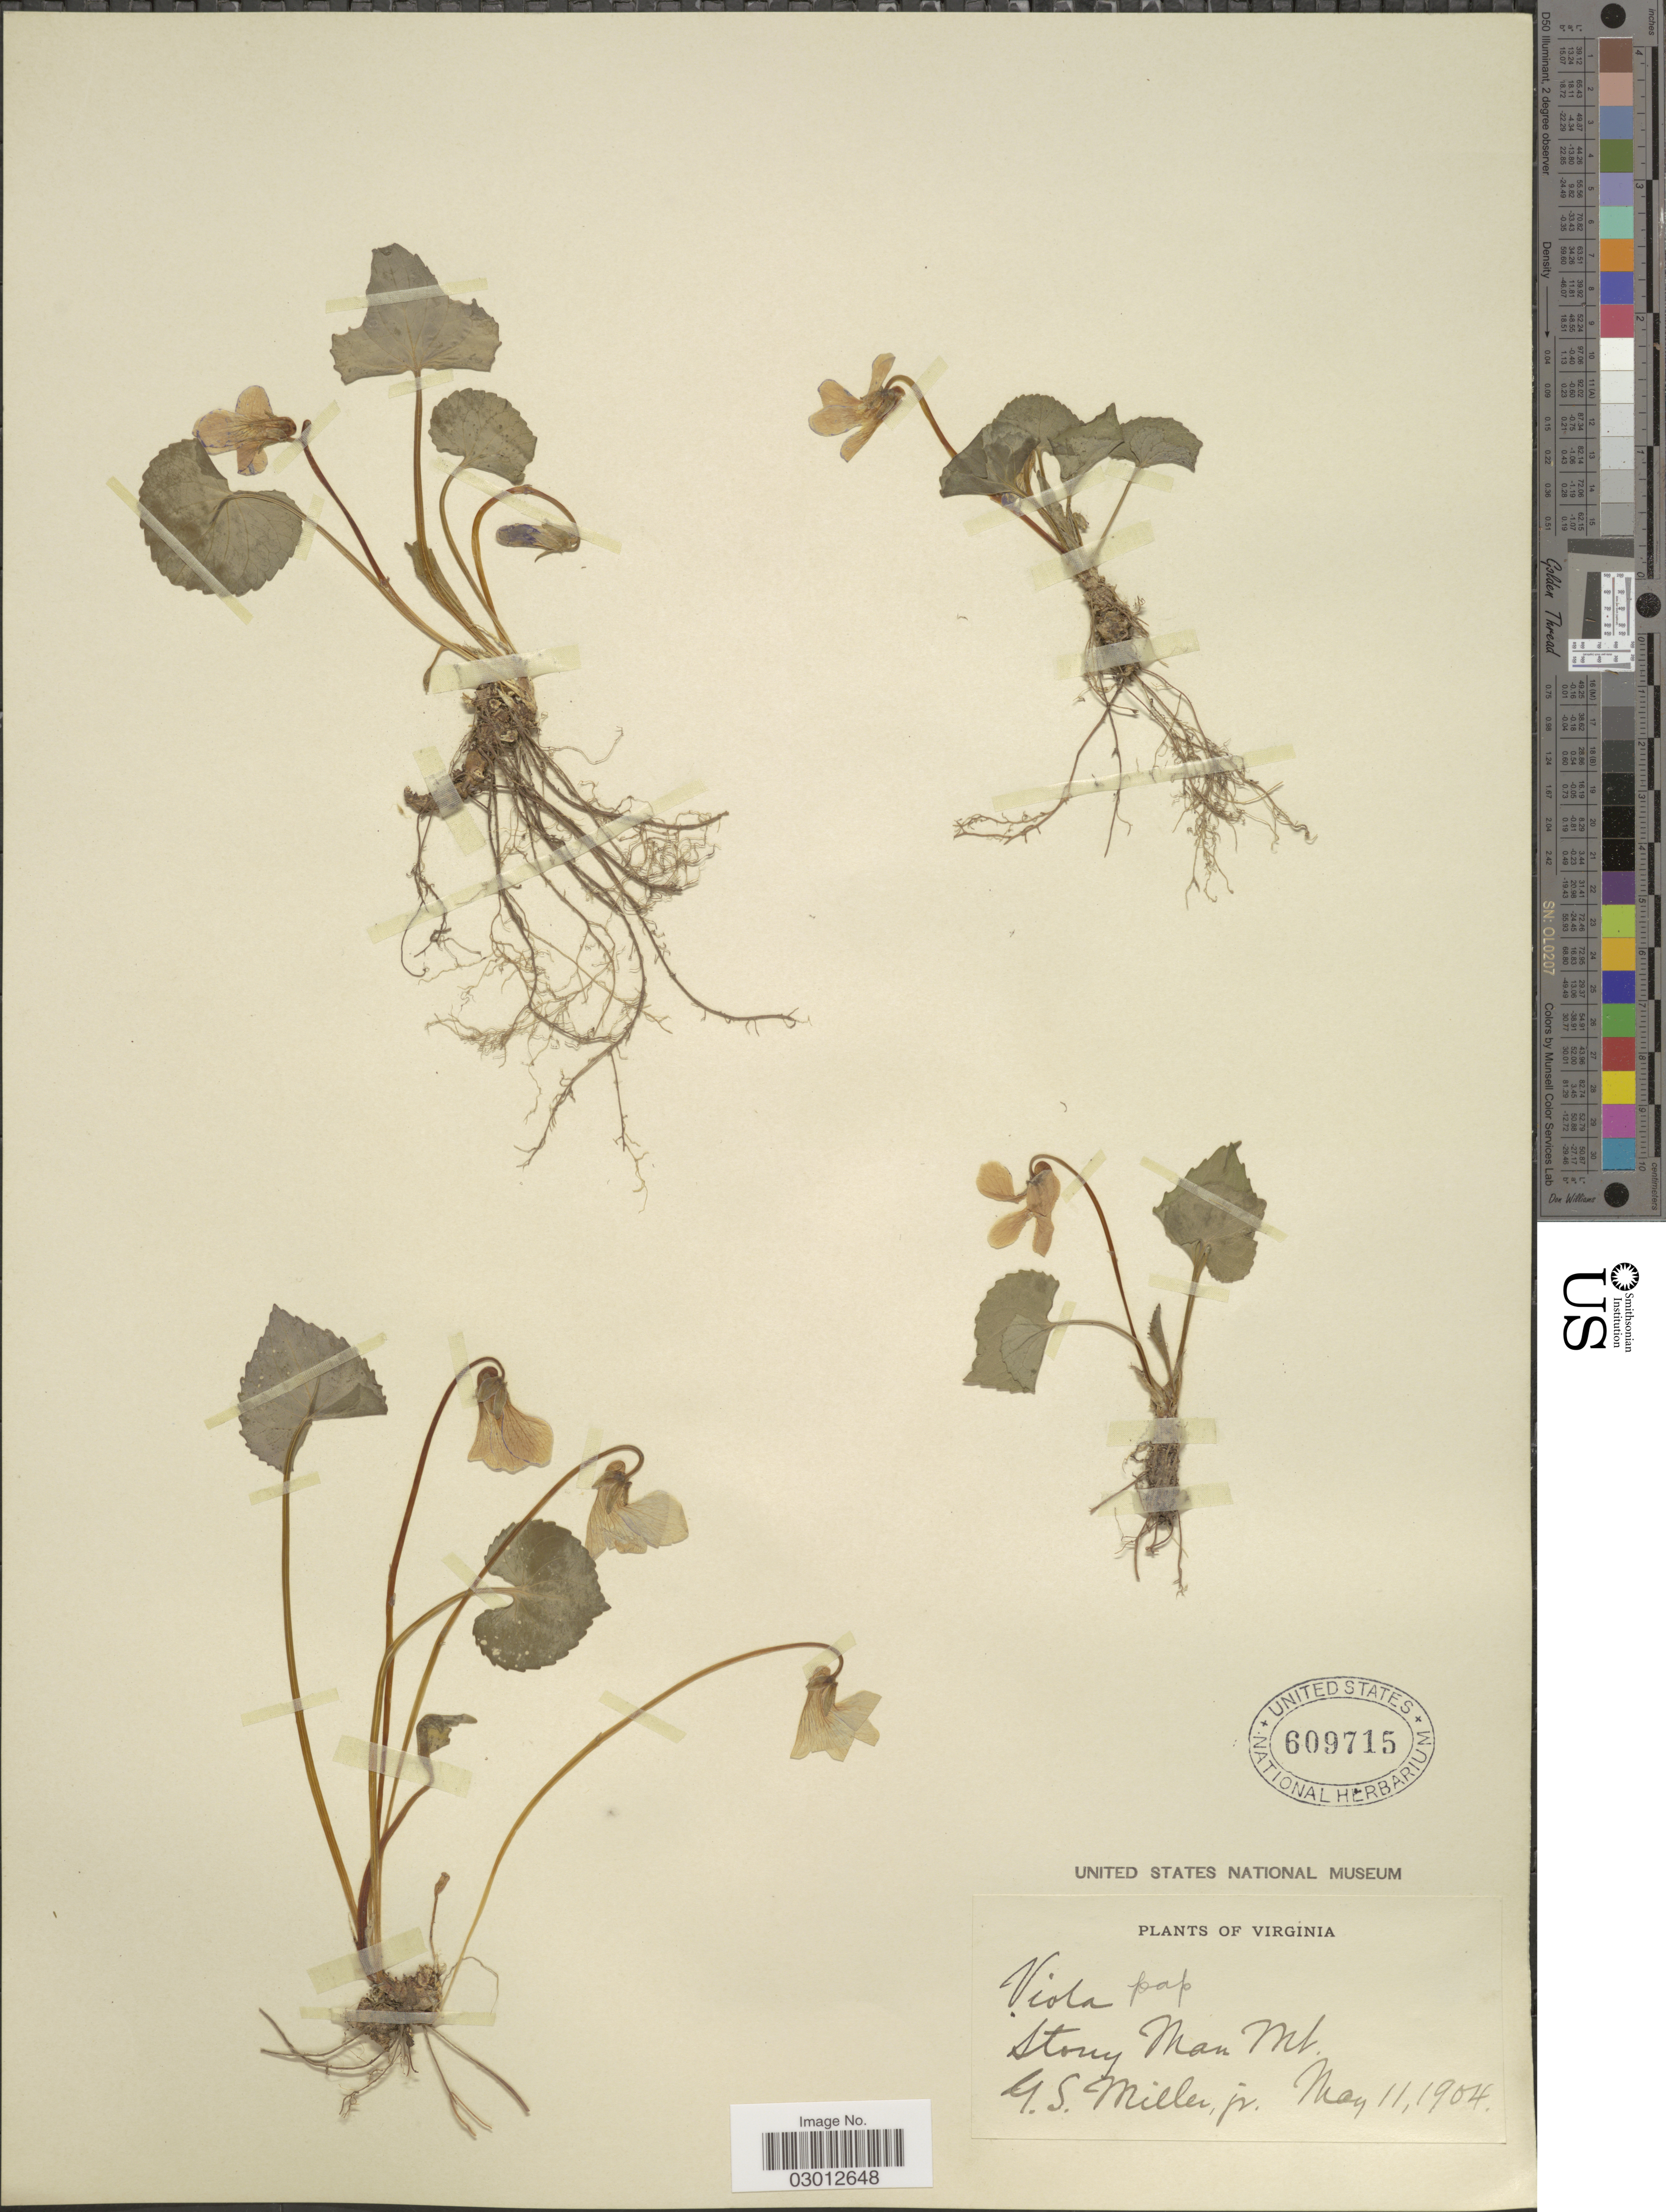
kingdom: Plantae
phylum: Tracheophyta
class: Magnoliopsida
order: Malpighiales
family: Violaceae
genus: Viola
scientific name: Viola papilionacea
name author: Pursh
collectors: G. S. Miller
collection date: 1904-05-11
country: United States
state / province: Virginia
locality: Stony Man Mt.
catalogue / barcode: US 609715